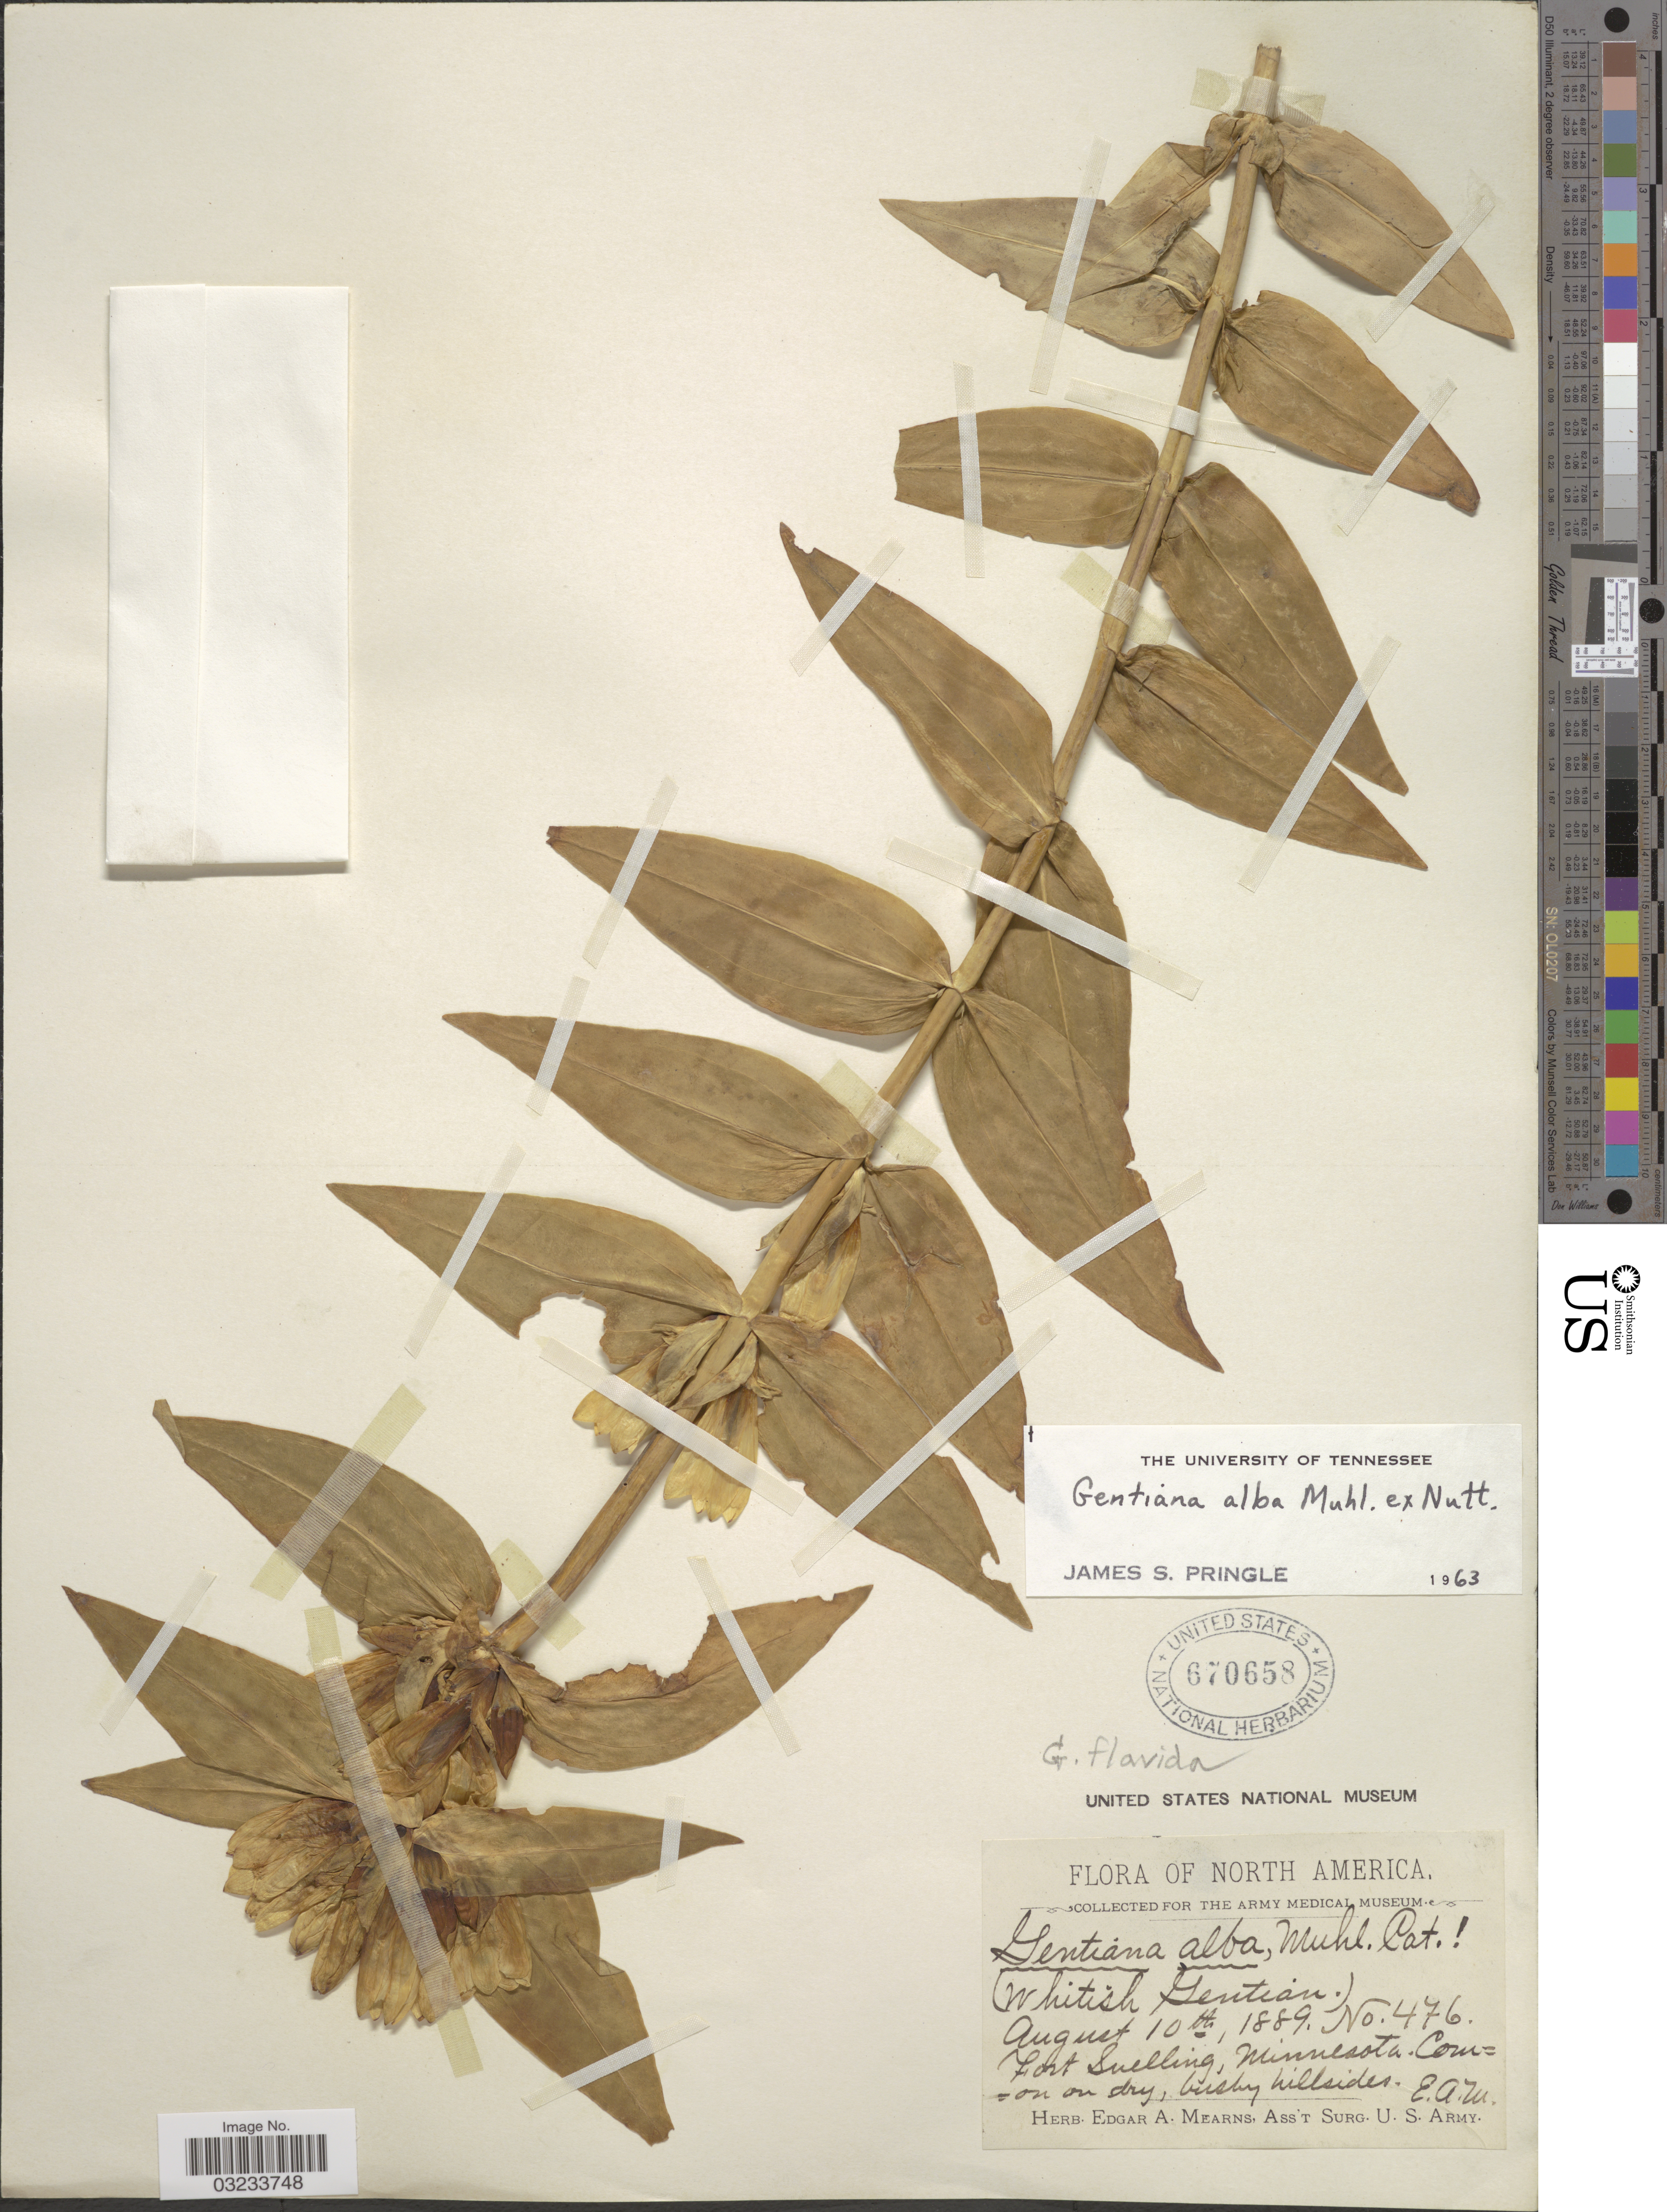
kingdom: Plantae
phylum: Tracheophyta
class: Magnoliopsida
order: Gentianales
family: Gentianaceae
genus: Gentiana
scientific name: Gentiana alba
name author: Muhl. ex J. McNab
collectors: E. A. Mearns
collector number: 476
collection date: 1889-08-10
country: United States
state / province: Minnesota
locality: Fort Snelling.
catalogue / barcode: US 670658